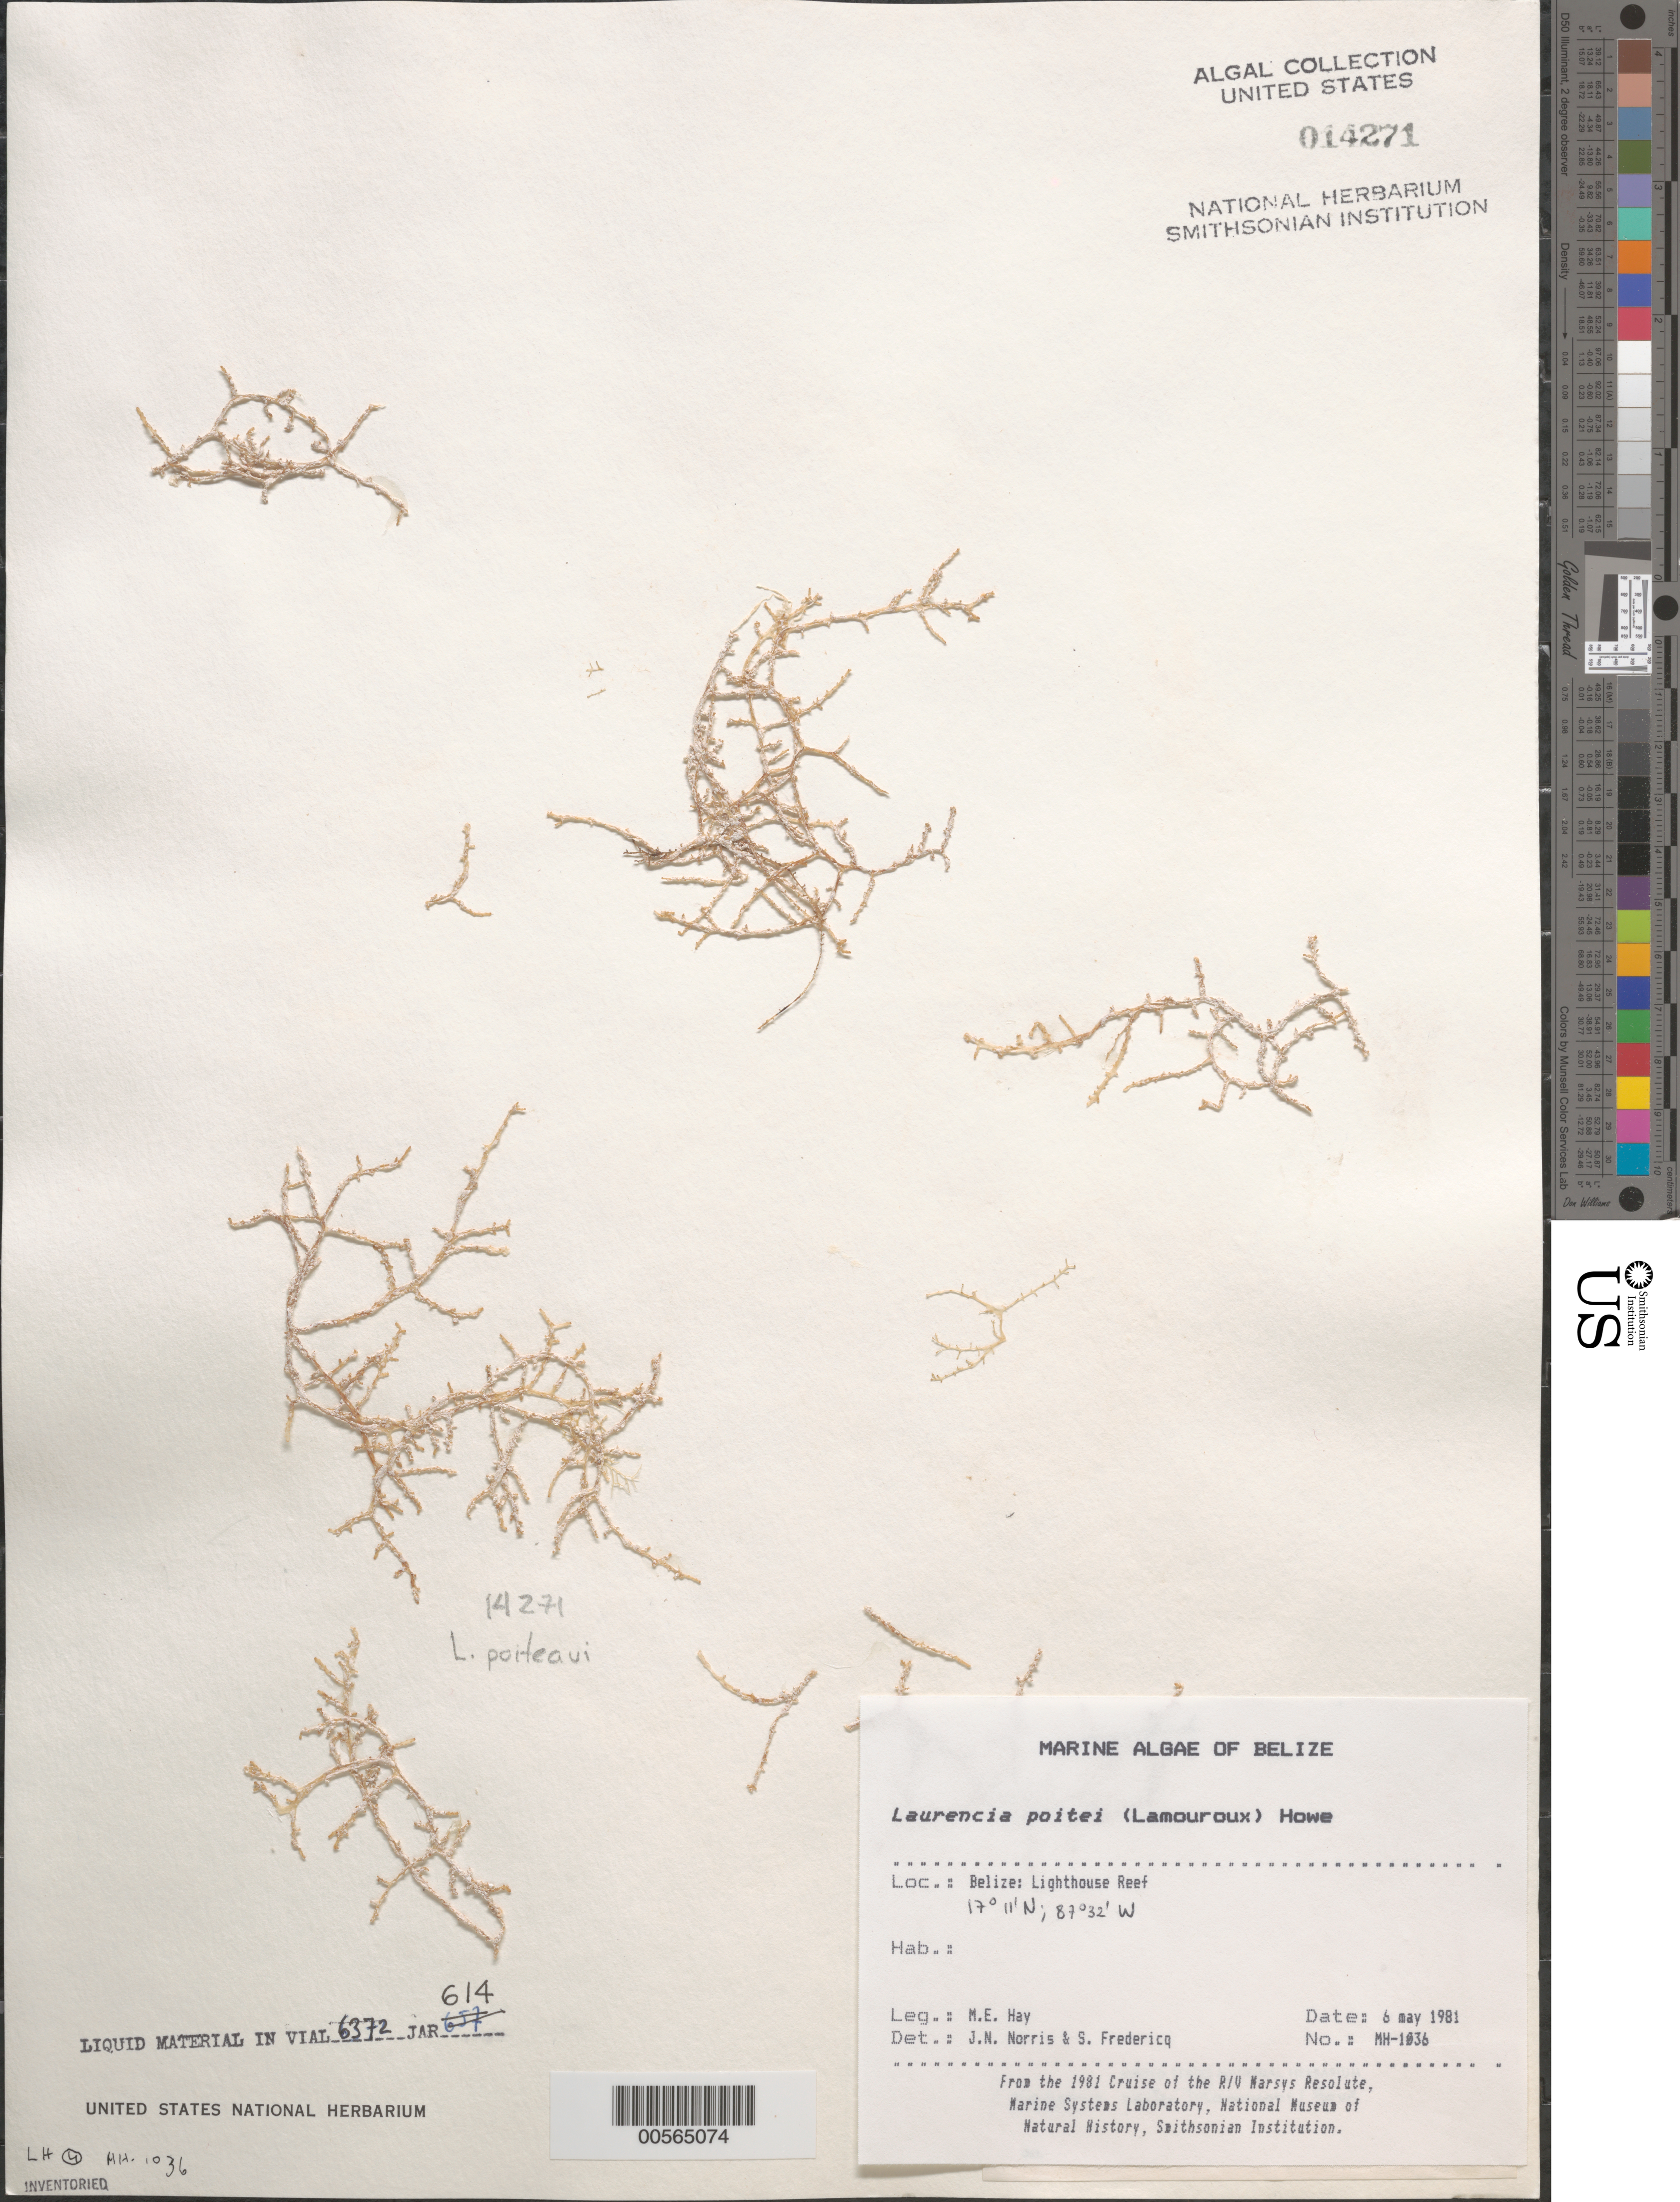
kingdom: Plantae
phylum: Rhodophyta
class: Florideophyceae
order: Ceramiales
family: Rhodomelaceae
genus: Yuzurua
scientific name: Yuzurua poiteaui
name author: (J.V.Lamouroux) Martin-Lescanne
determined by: Brooks, B. L., (BOT), Smithsonian Institution - National Museum of Natural History (UNITED STATES)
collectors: M. E. Hay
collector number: MEH-1036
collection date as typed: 06 May 1981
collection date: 1981-05-06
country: Belize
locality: Lighthouse reef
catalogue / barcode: US 14271